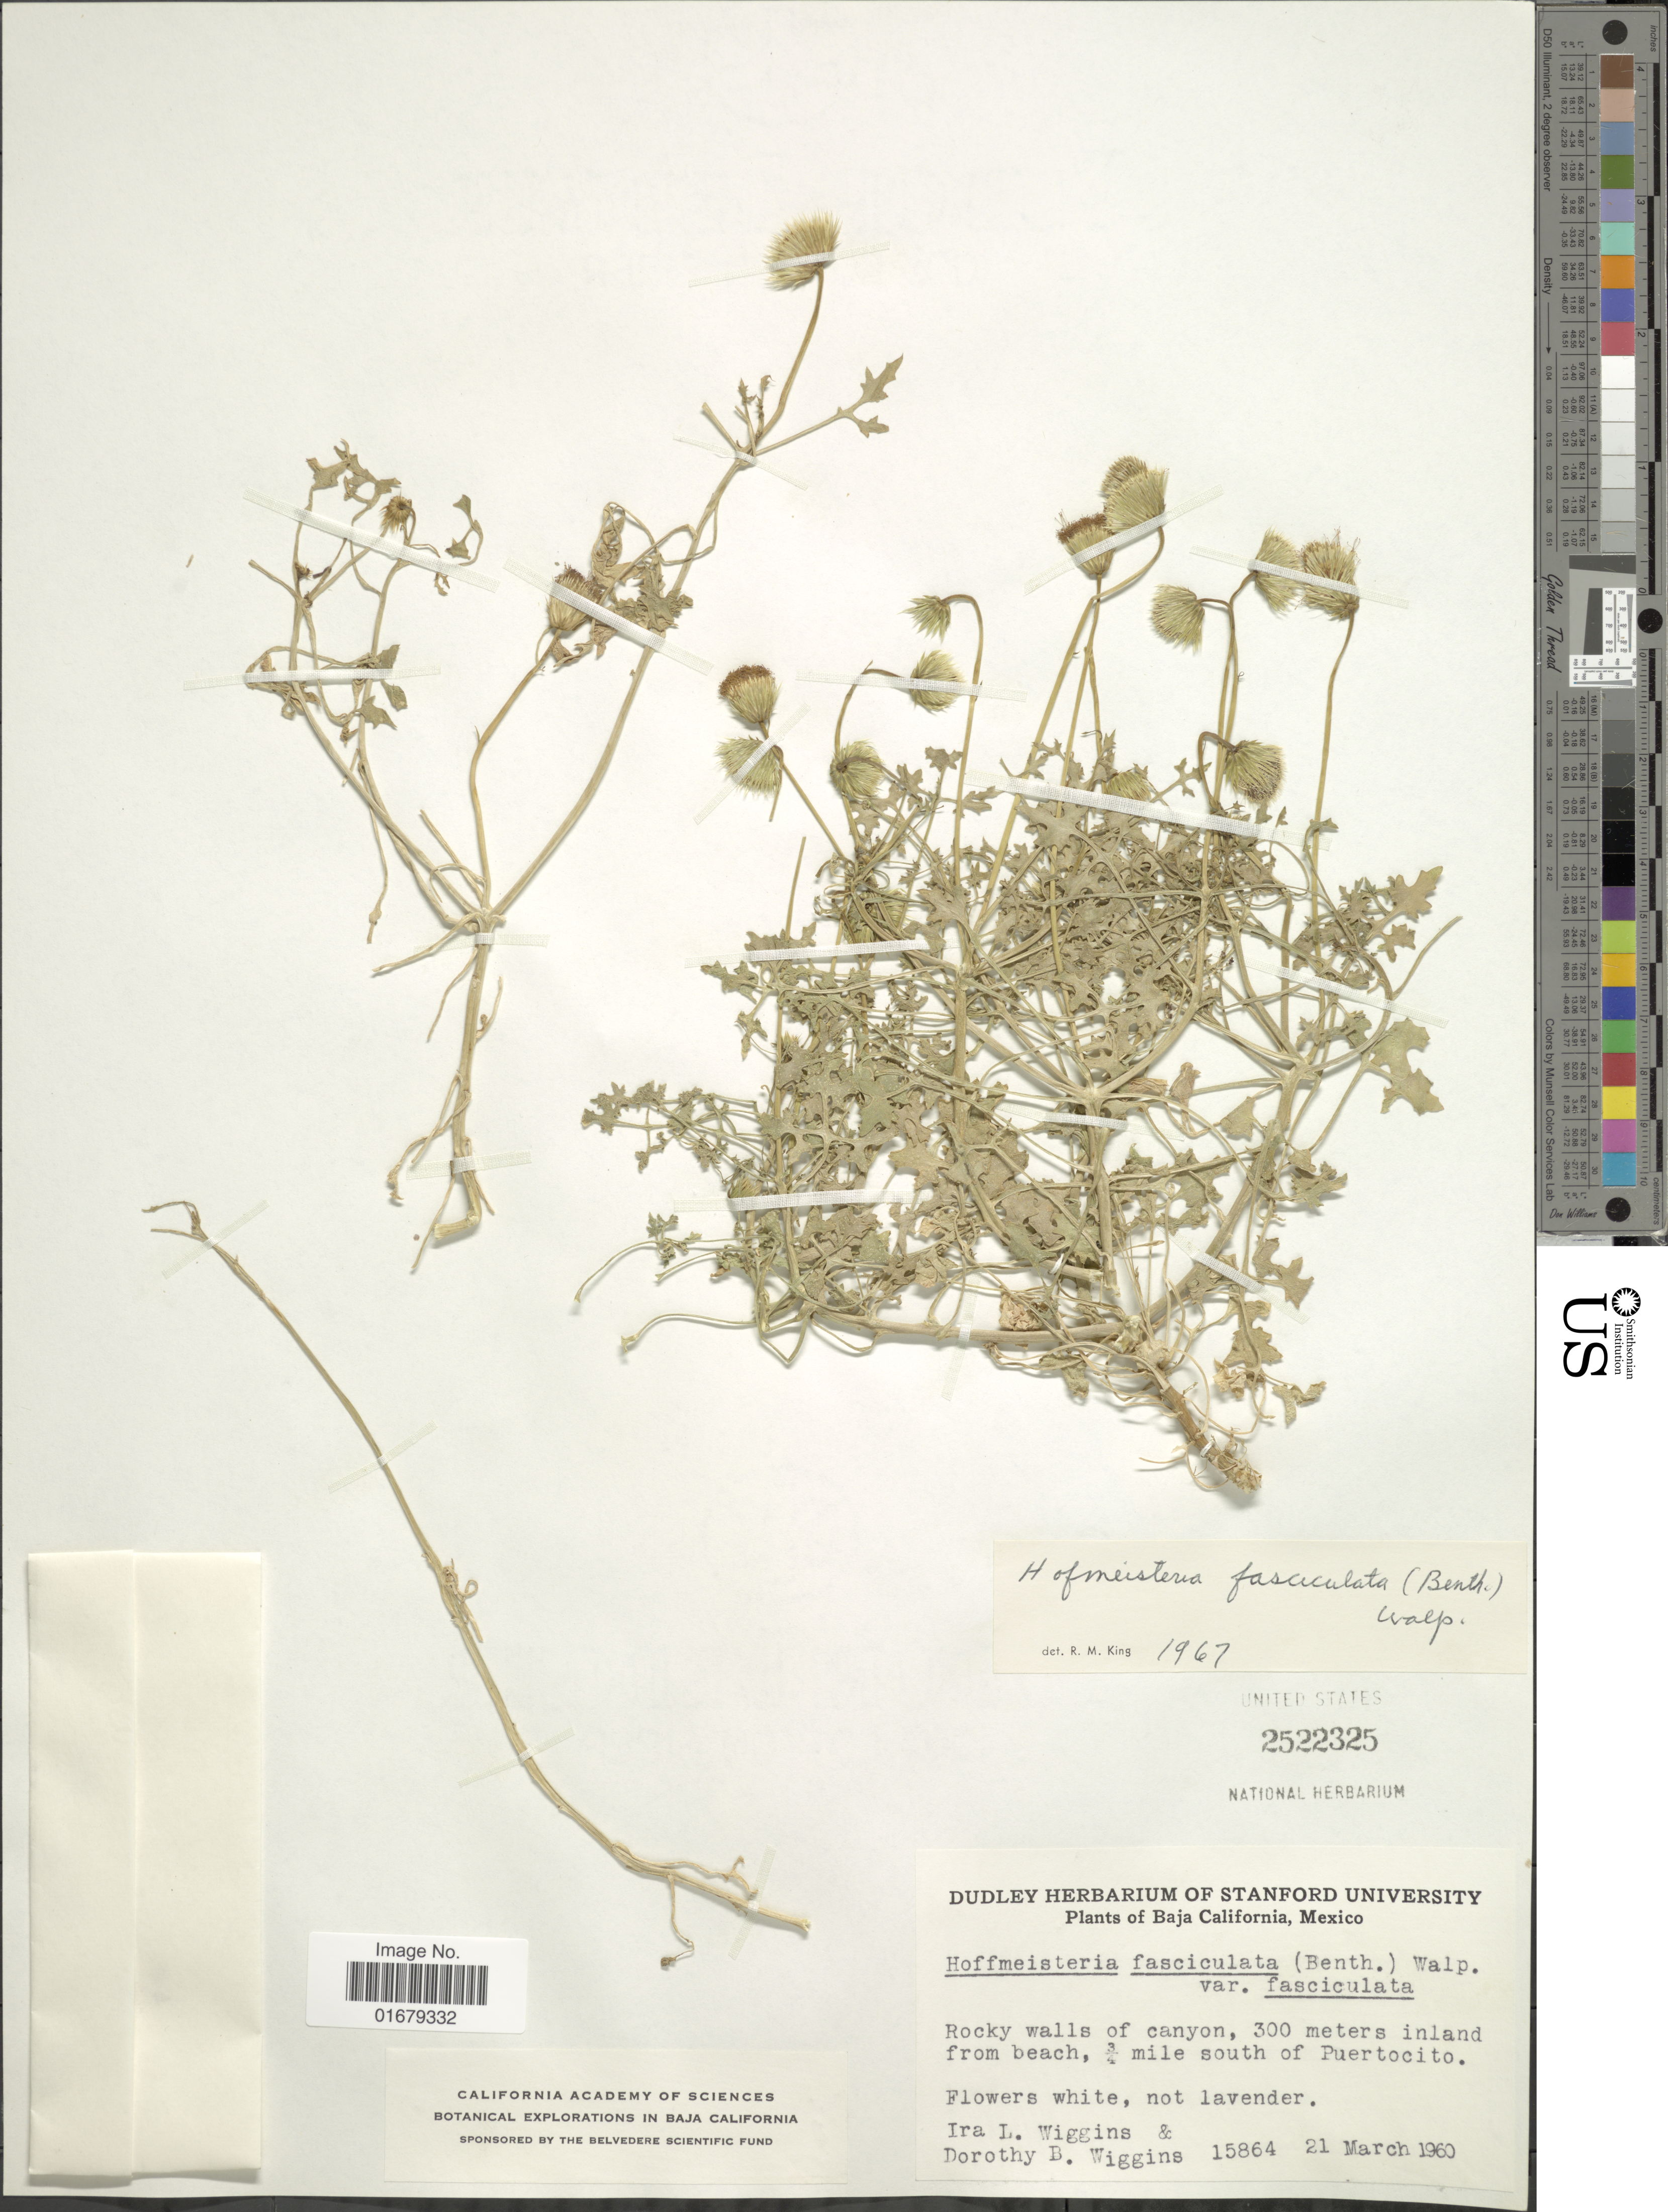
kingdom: Plantae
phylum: Tracheophyta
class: Magnoliopsida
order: Asterales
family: Asteraceae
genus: Hofmeisteria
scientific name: Hofmeisteria fasciculata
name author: (Benth.) Walp.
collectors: I. L. Wiggins & D. B. Wiggins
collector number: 15864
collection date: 1960-03-21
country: Mexico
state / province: Baja California Sur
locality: Rocky walls of Canyon, 300 meters inland from beach, ¾ miles south of Peurtocito.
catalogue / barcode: US 2522325